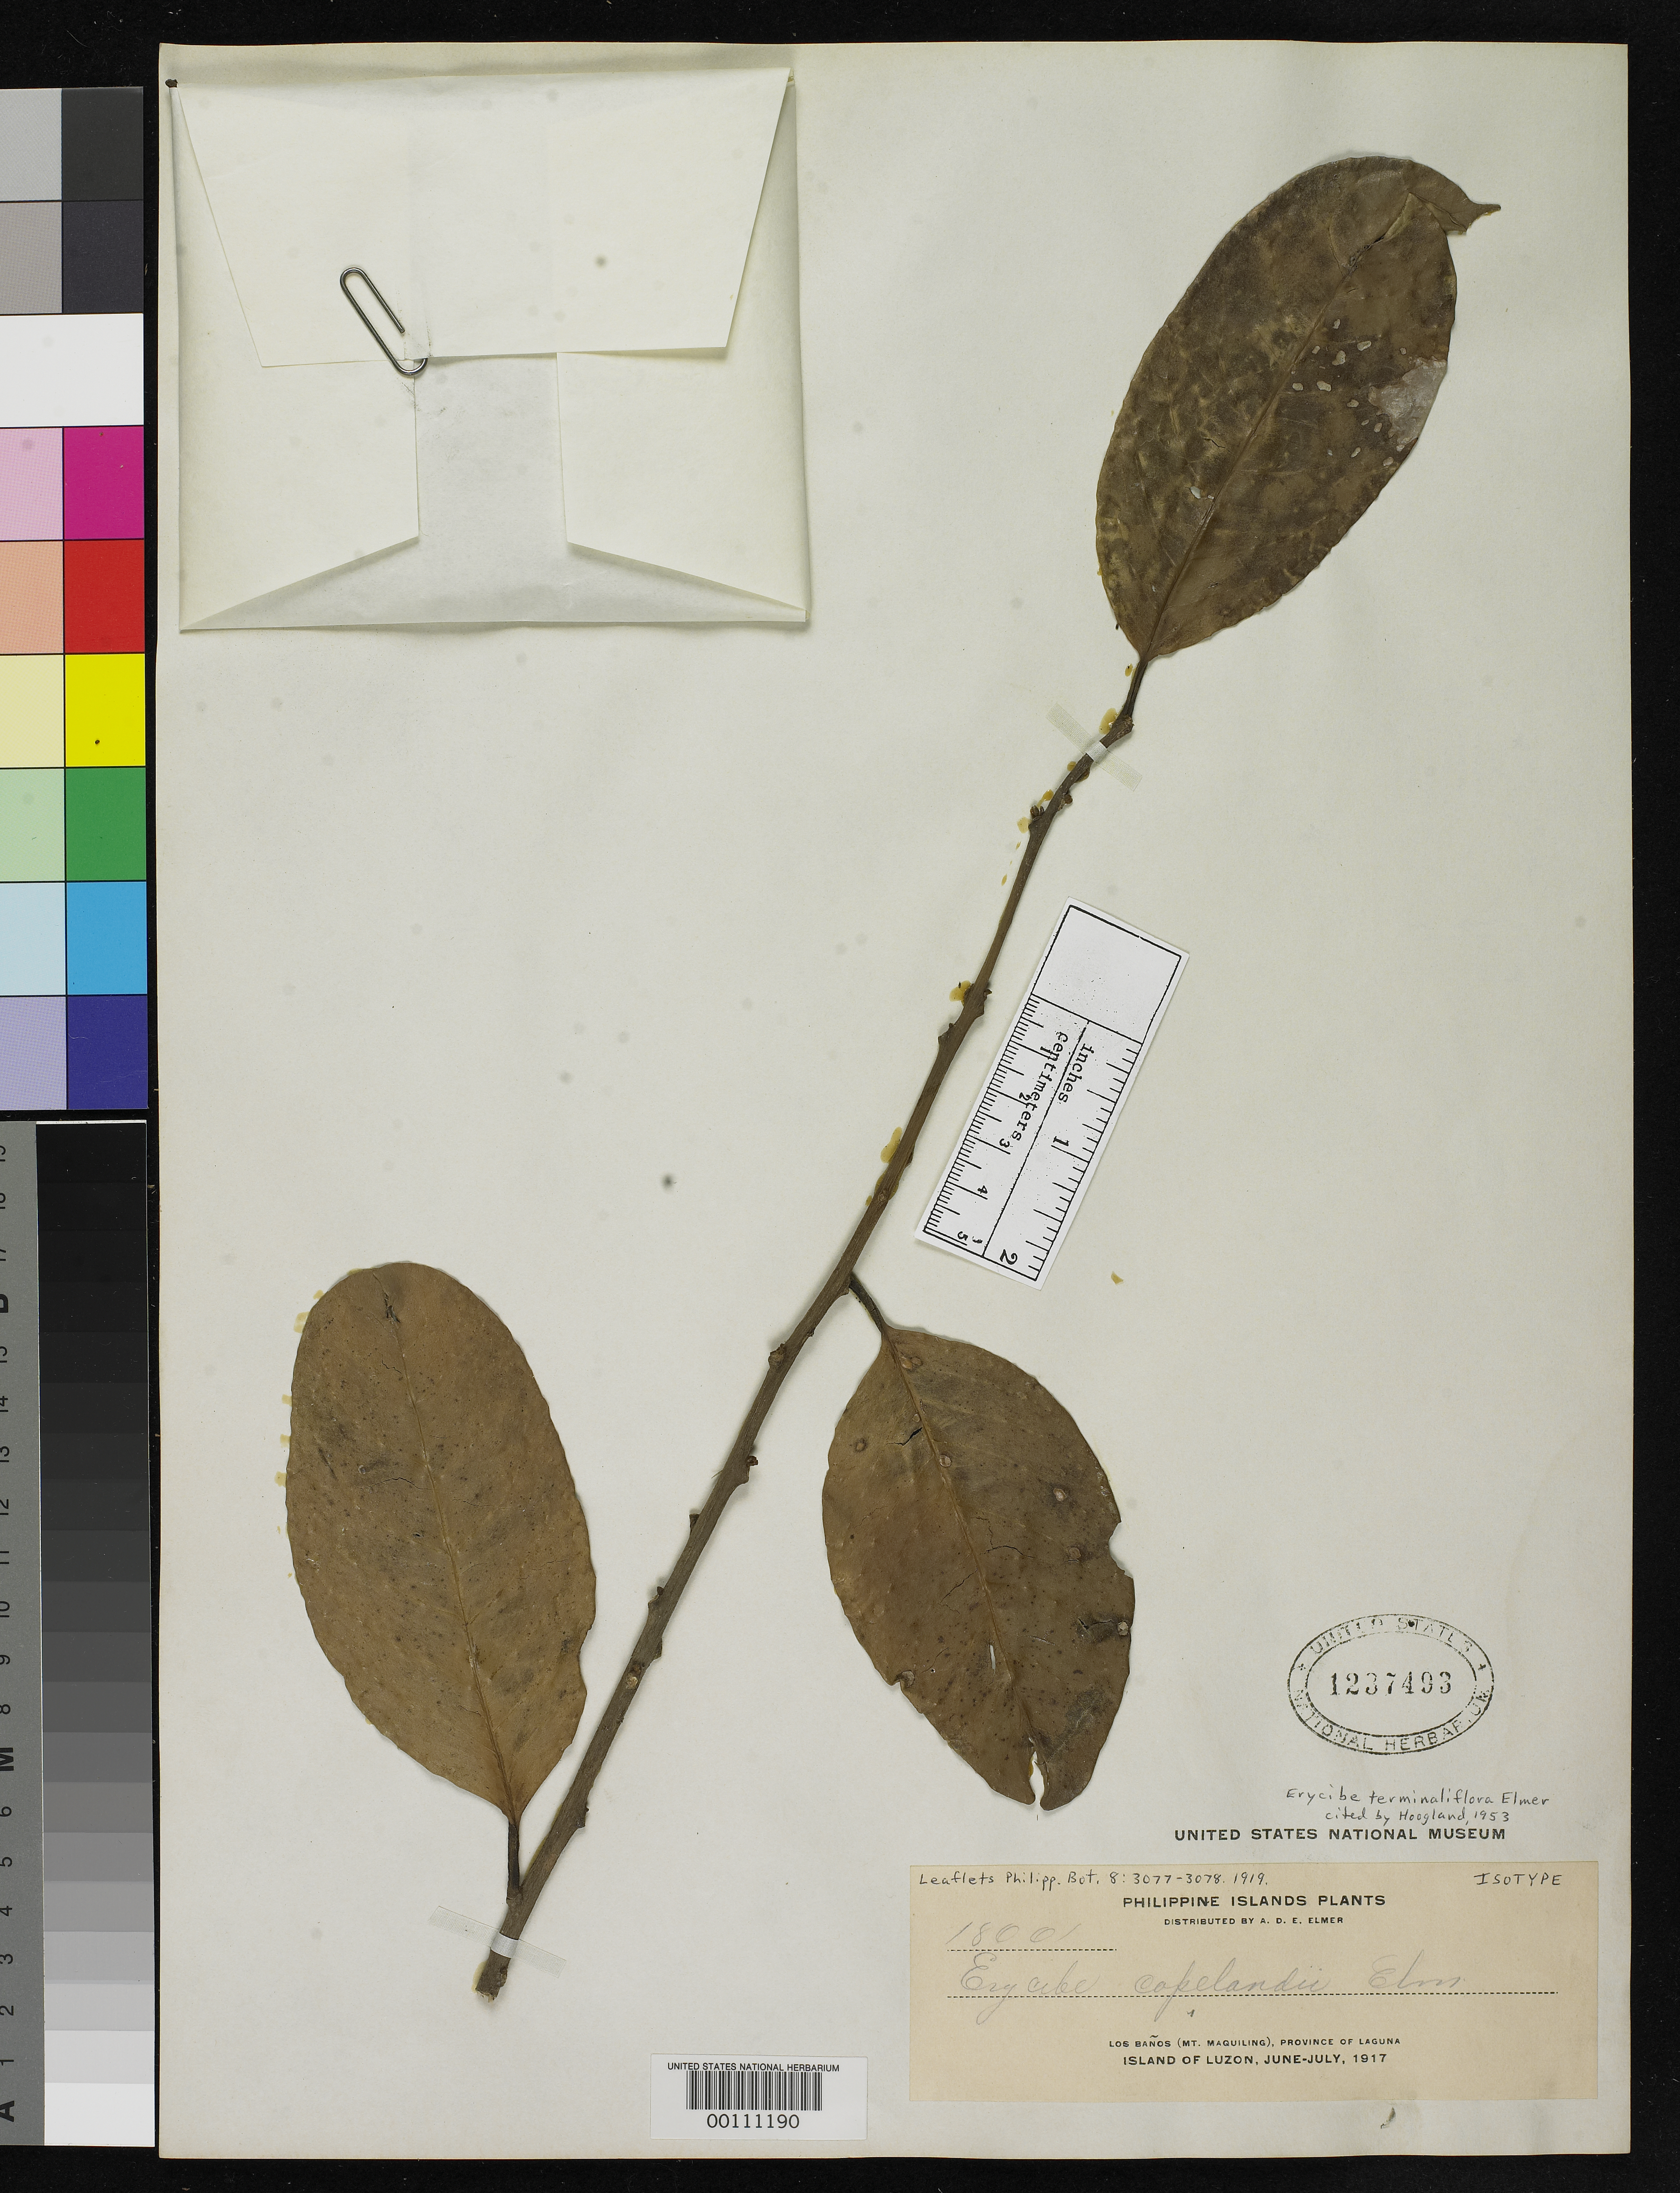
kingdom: Plantae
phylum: Tracheophyta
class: Magnoliopsida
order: Solanales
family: Convolvulaceae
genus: Erycibe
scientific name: Erycibe copelandii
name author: Elmer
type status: Isotype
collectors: A. D. E. Elmer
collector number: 18001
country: Philippines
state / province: Calabarzon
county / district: Laguna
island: Luzon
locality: Los Banos (Mt. Maguiling).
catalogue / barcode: US 1237493